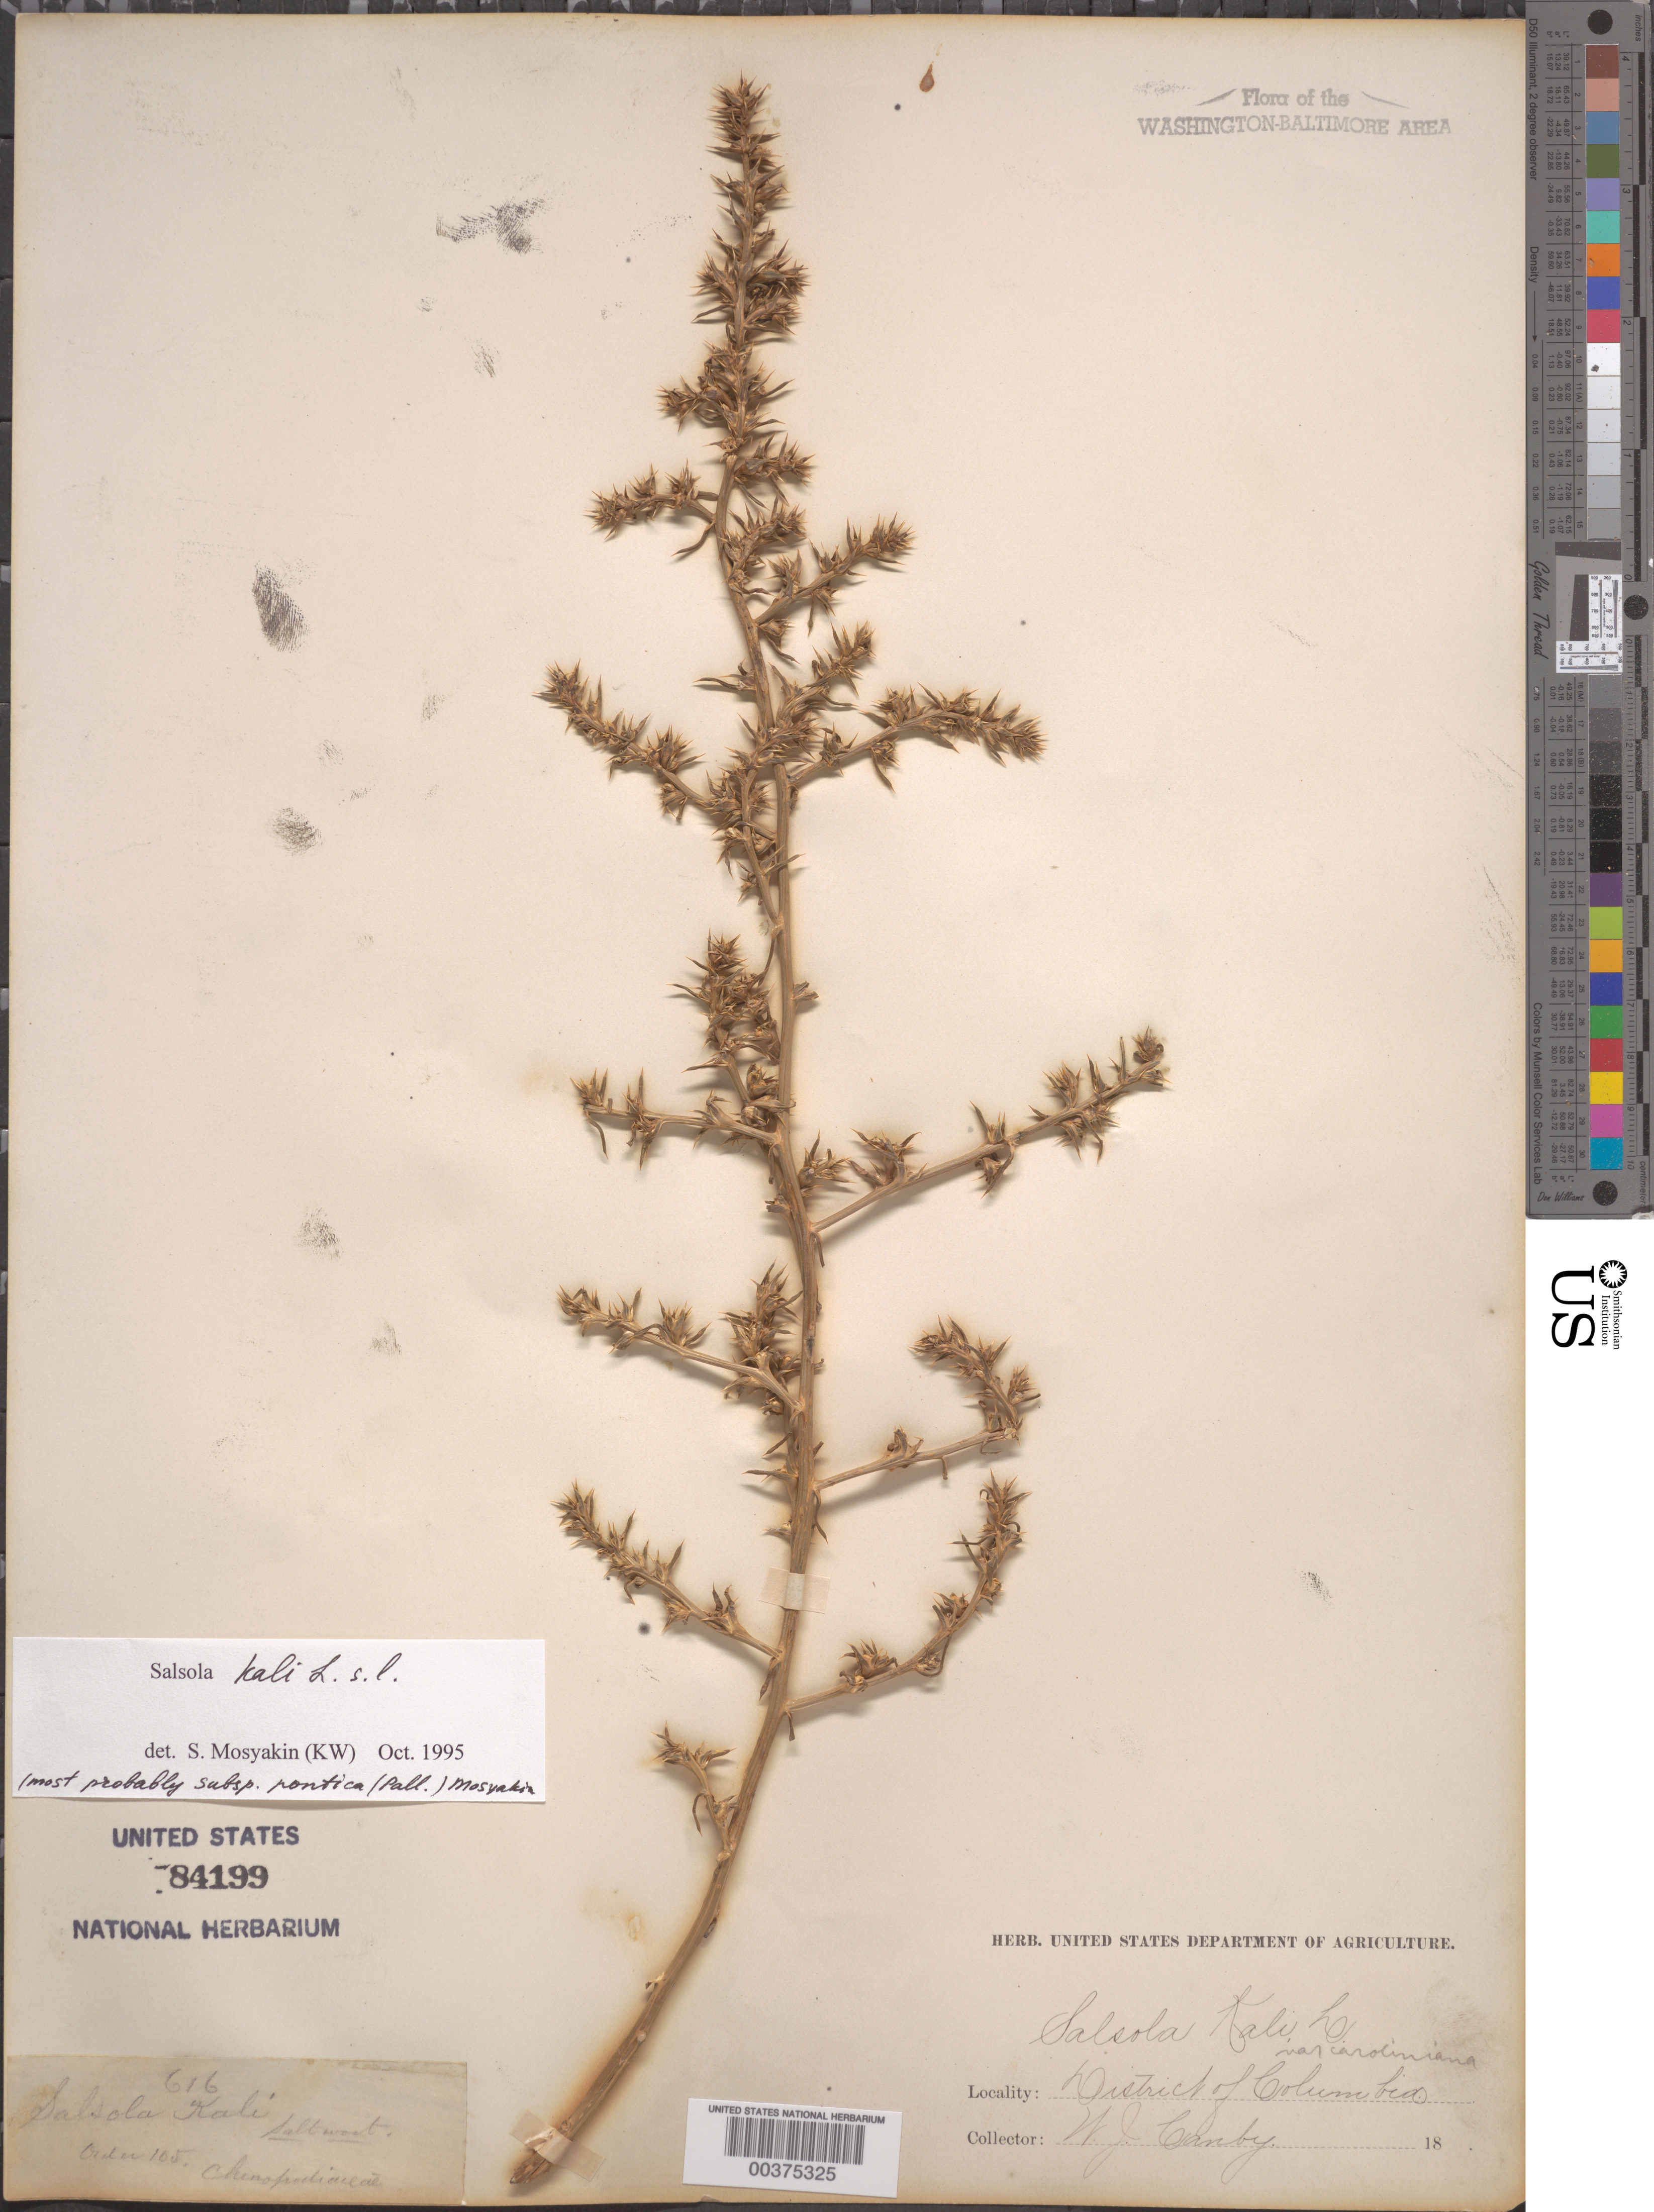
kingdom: Plantae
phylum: Tracheophyta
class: Magnoliopsida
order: Caryophyllales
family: Amaranthaceae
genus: Salsola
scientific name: Salsola kali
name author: L.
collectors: W. Canby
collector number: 616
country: United States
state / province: District of Columbia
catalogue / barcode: US 84199